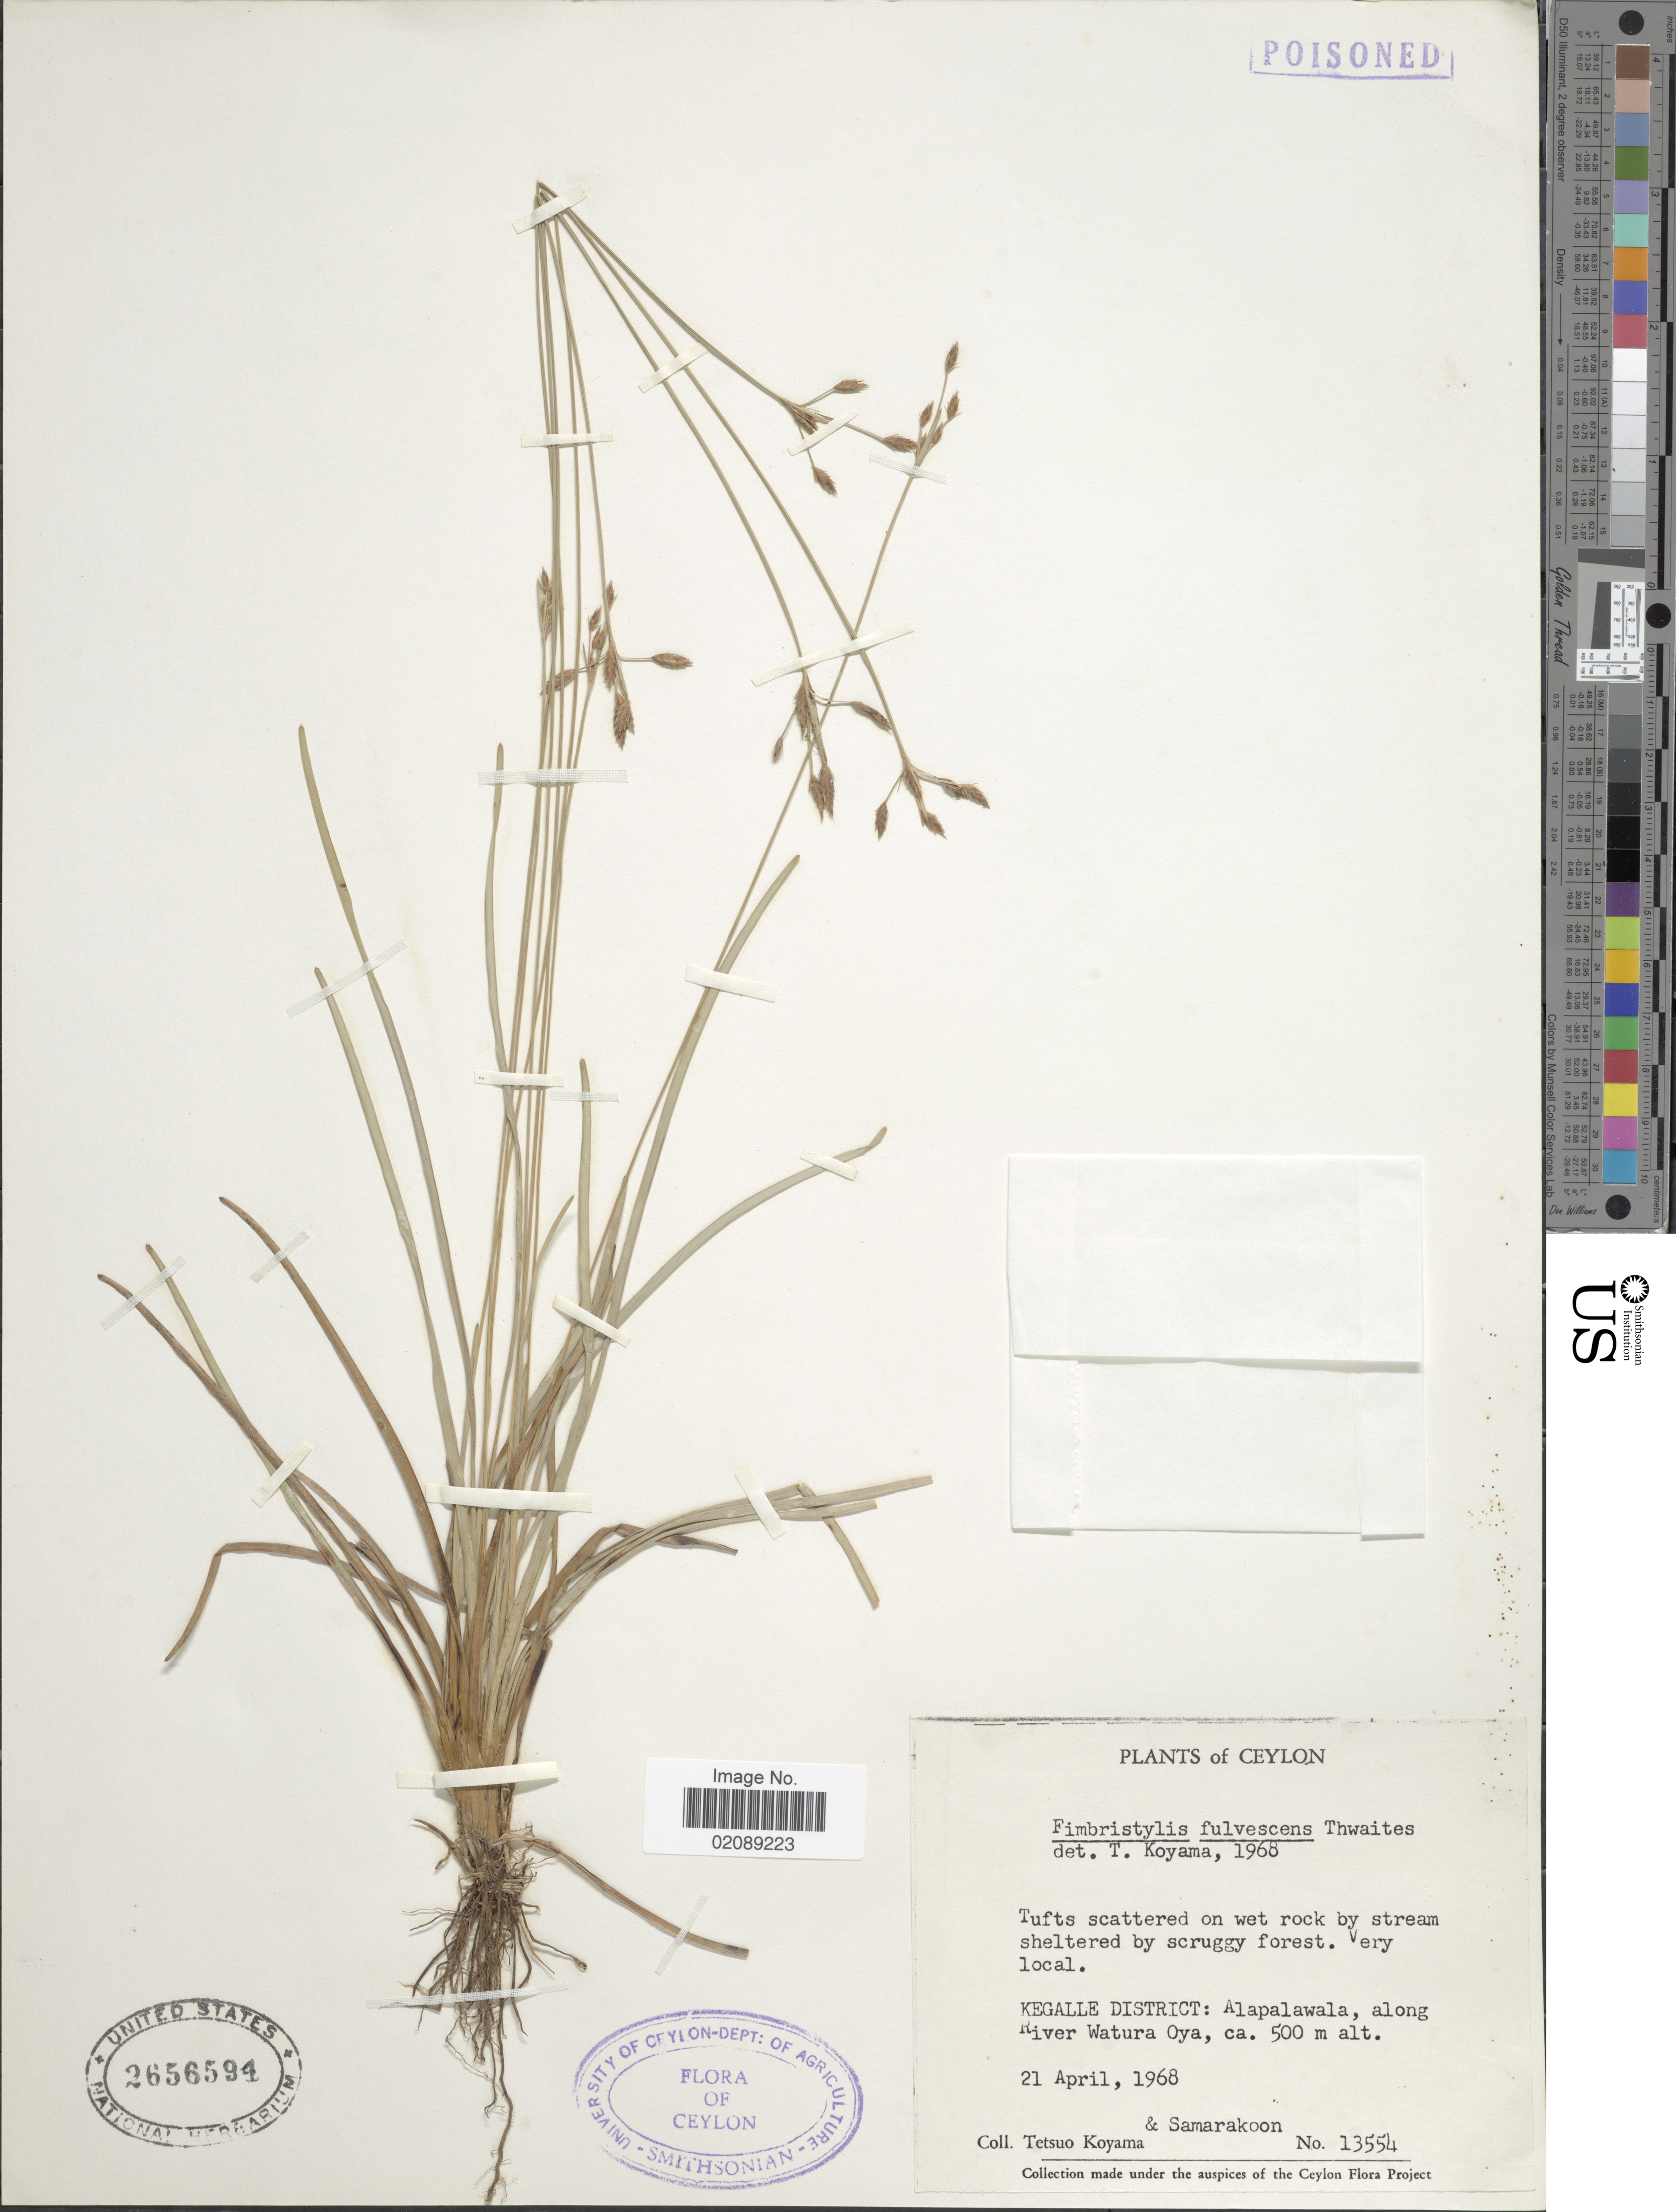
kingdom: Plantae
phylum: Tracheophyta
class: Liliopsida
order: Poales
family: Cyperaceae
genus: Fimbristylis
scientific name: Fimbristylis fulvescens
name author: (Thwaites) Thwaites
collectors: T. Koyama & T. Samarakoon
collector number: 13554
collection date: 1968-04-21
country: Sri Lanka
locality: Ceylon. Kegalle District: Alapalawala, along River Watura Oya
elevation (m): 500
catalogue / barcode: US 2656594